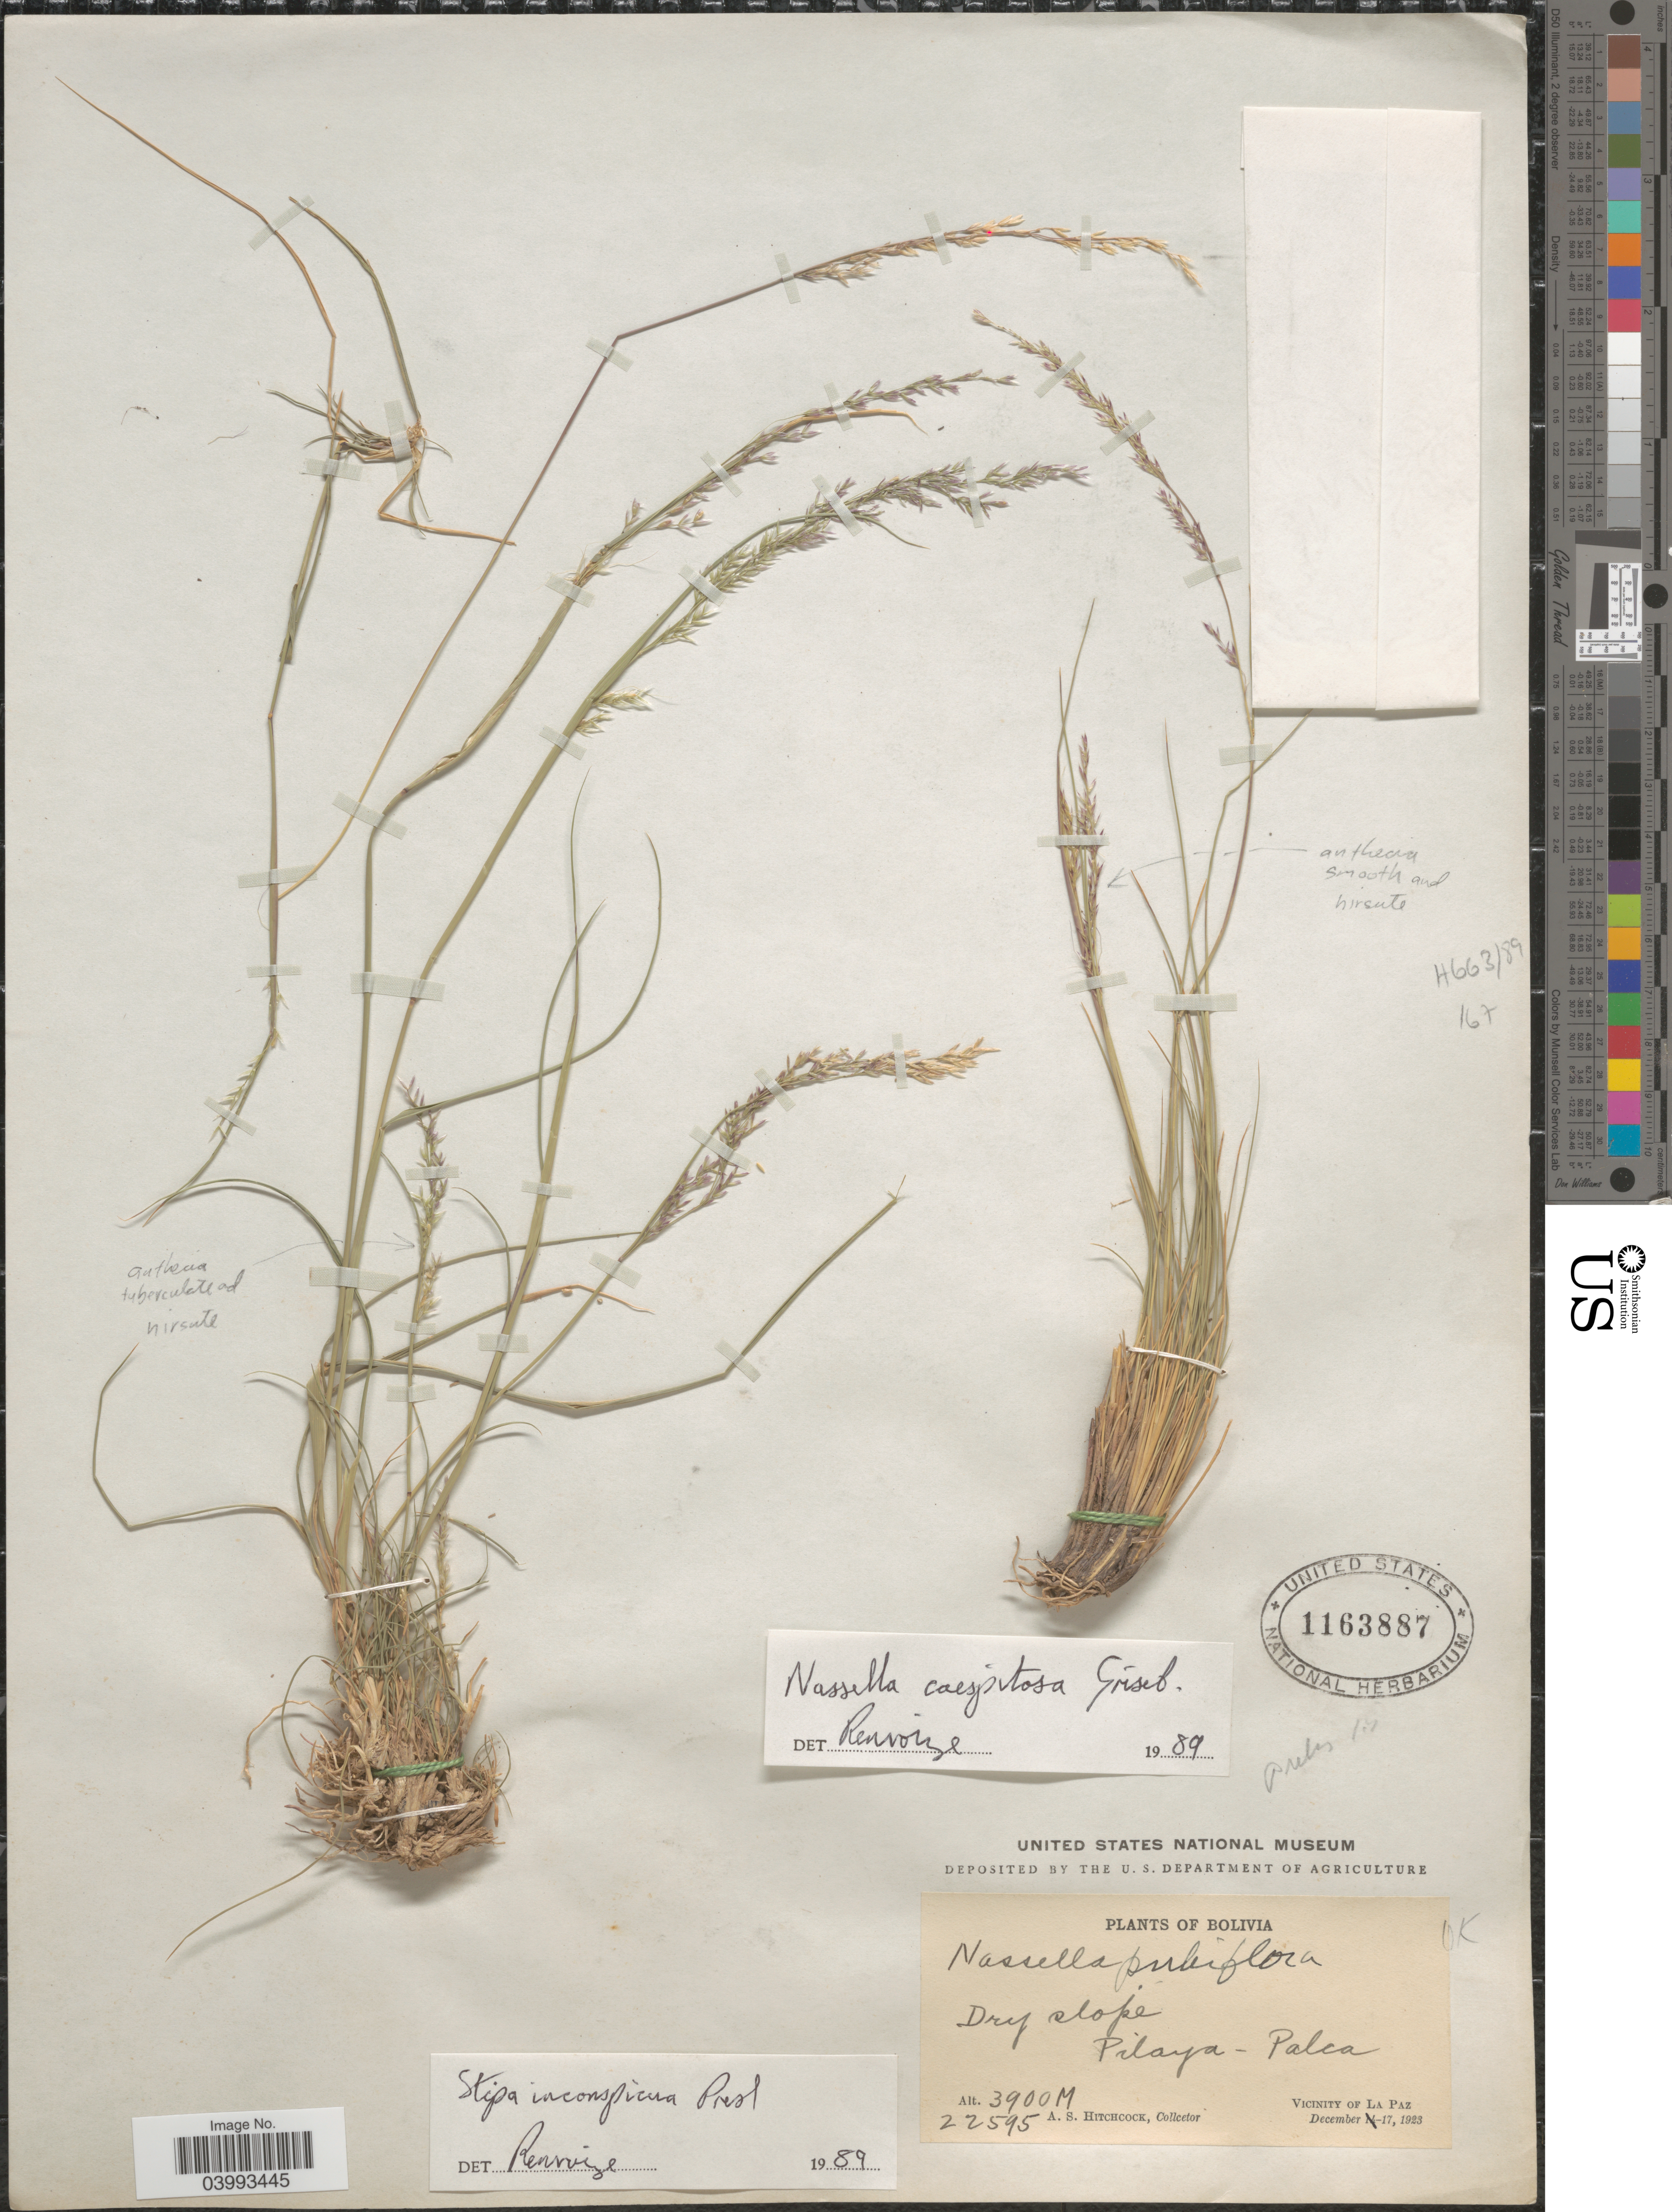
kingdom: Plantae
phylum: Tracheophyta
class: Liliopsida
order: Poales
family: Poaceae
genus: Nassella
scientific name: Nassella caespitosa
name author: Griseb.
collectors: A. S. Hitchcock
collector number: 22595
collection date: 1923-12-17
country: Bolivia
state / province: La Paz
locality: Pilaya - Palca. Vicinity of La Paz.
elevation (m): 3900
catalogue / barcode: US 1163887